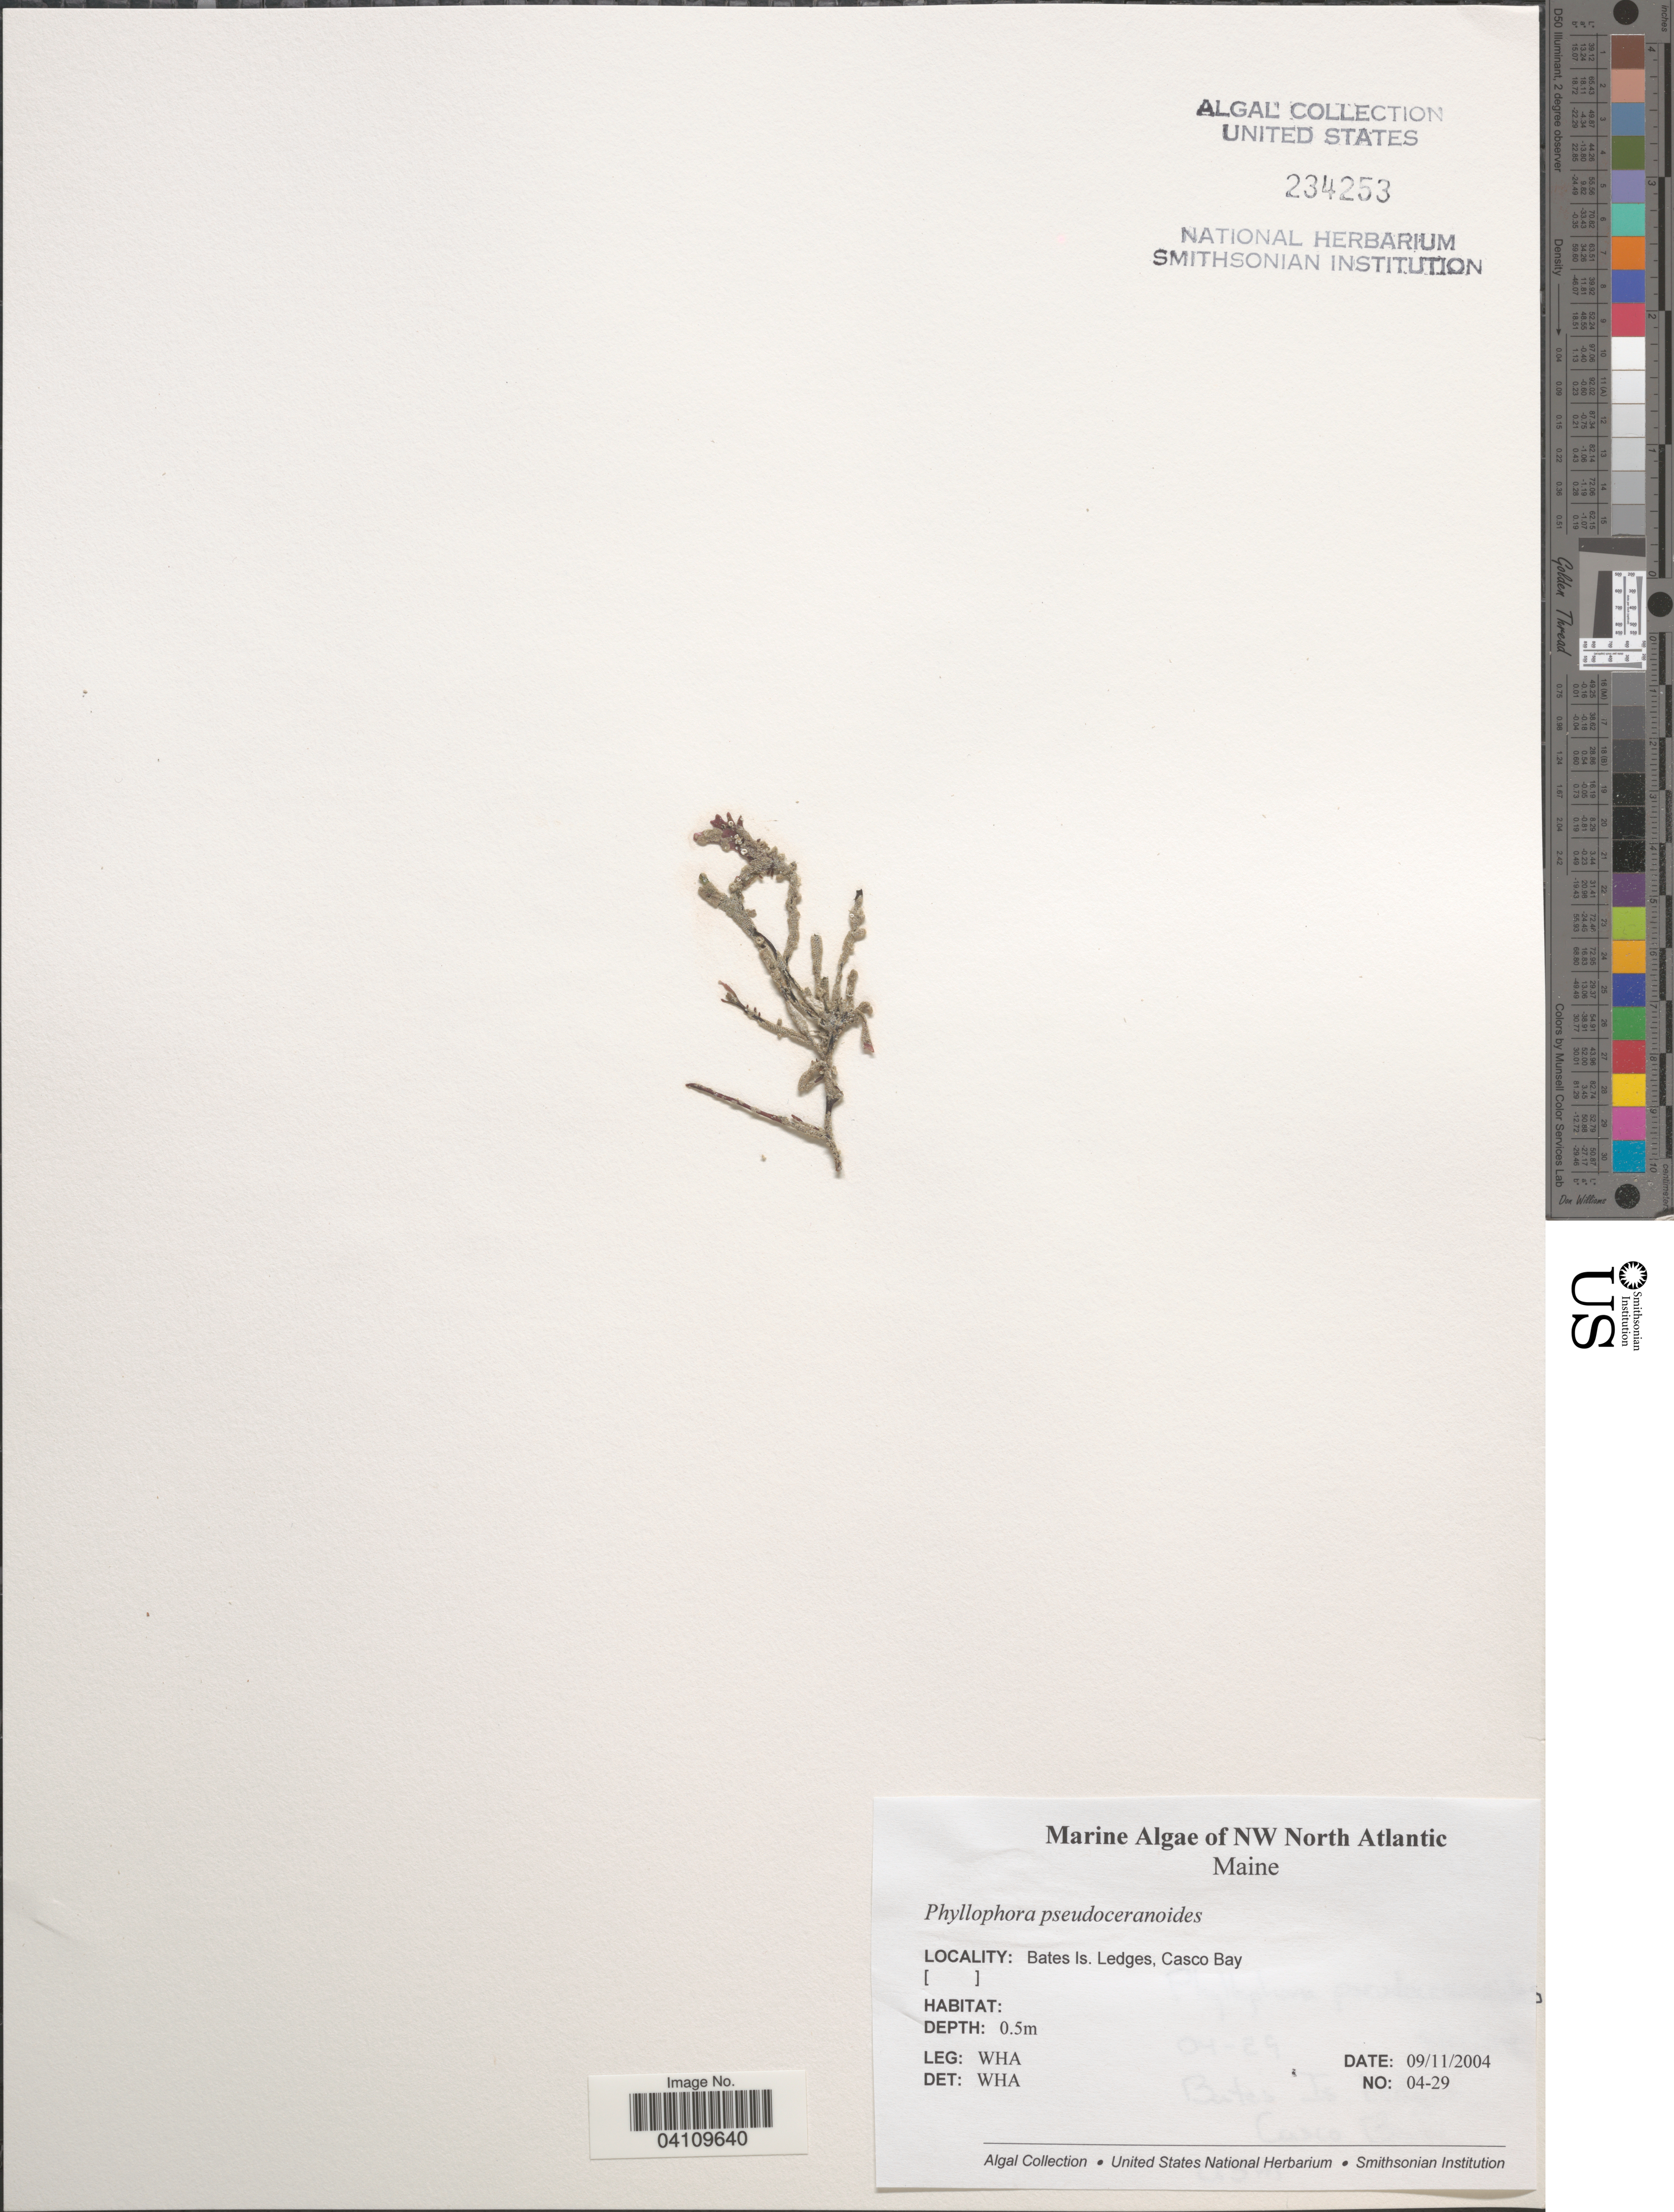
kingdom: Plantae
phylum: Rhodophyta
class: Florideophyceae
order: Gigartinales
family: Phyllophoraceae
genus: Phyllophora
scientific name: Phyllophora pseudoceranoides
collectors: W. H. Adey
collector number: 04-29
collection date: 2004-09-11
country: United States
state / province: Maine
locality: NW North Atlantic. Bates Is. Ledges, Casco Bay.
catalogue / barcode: US 234253